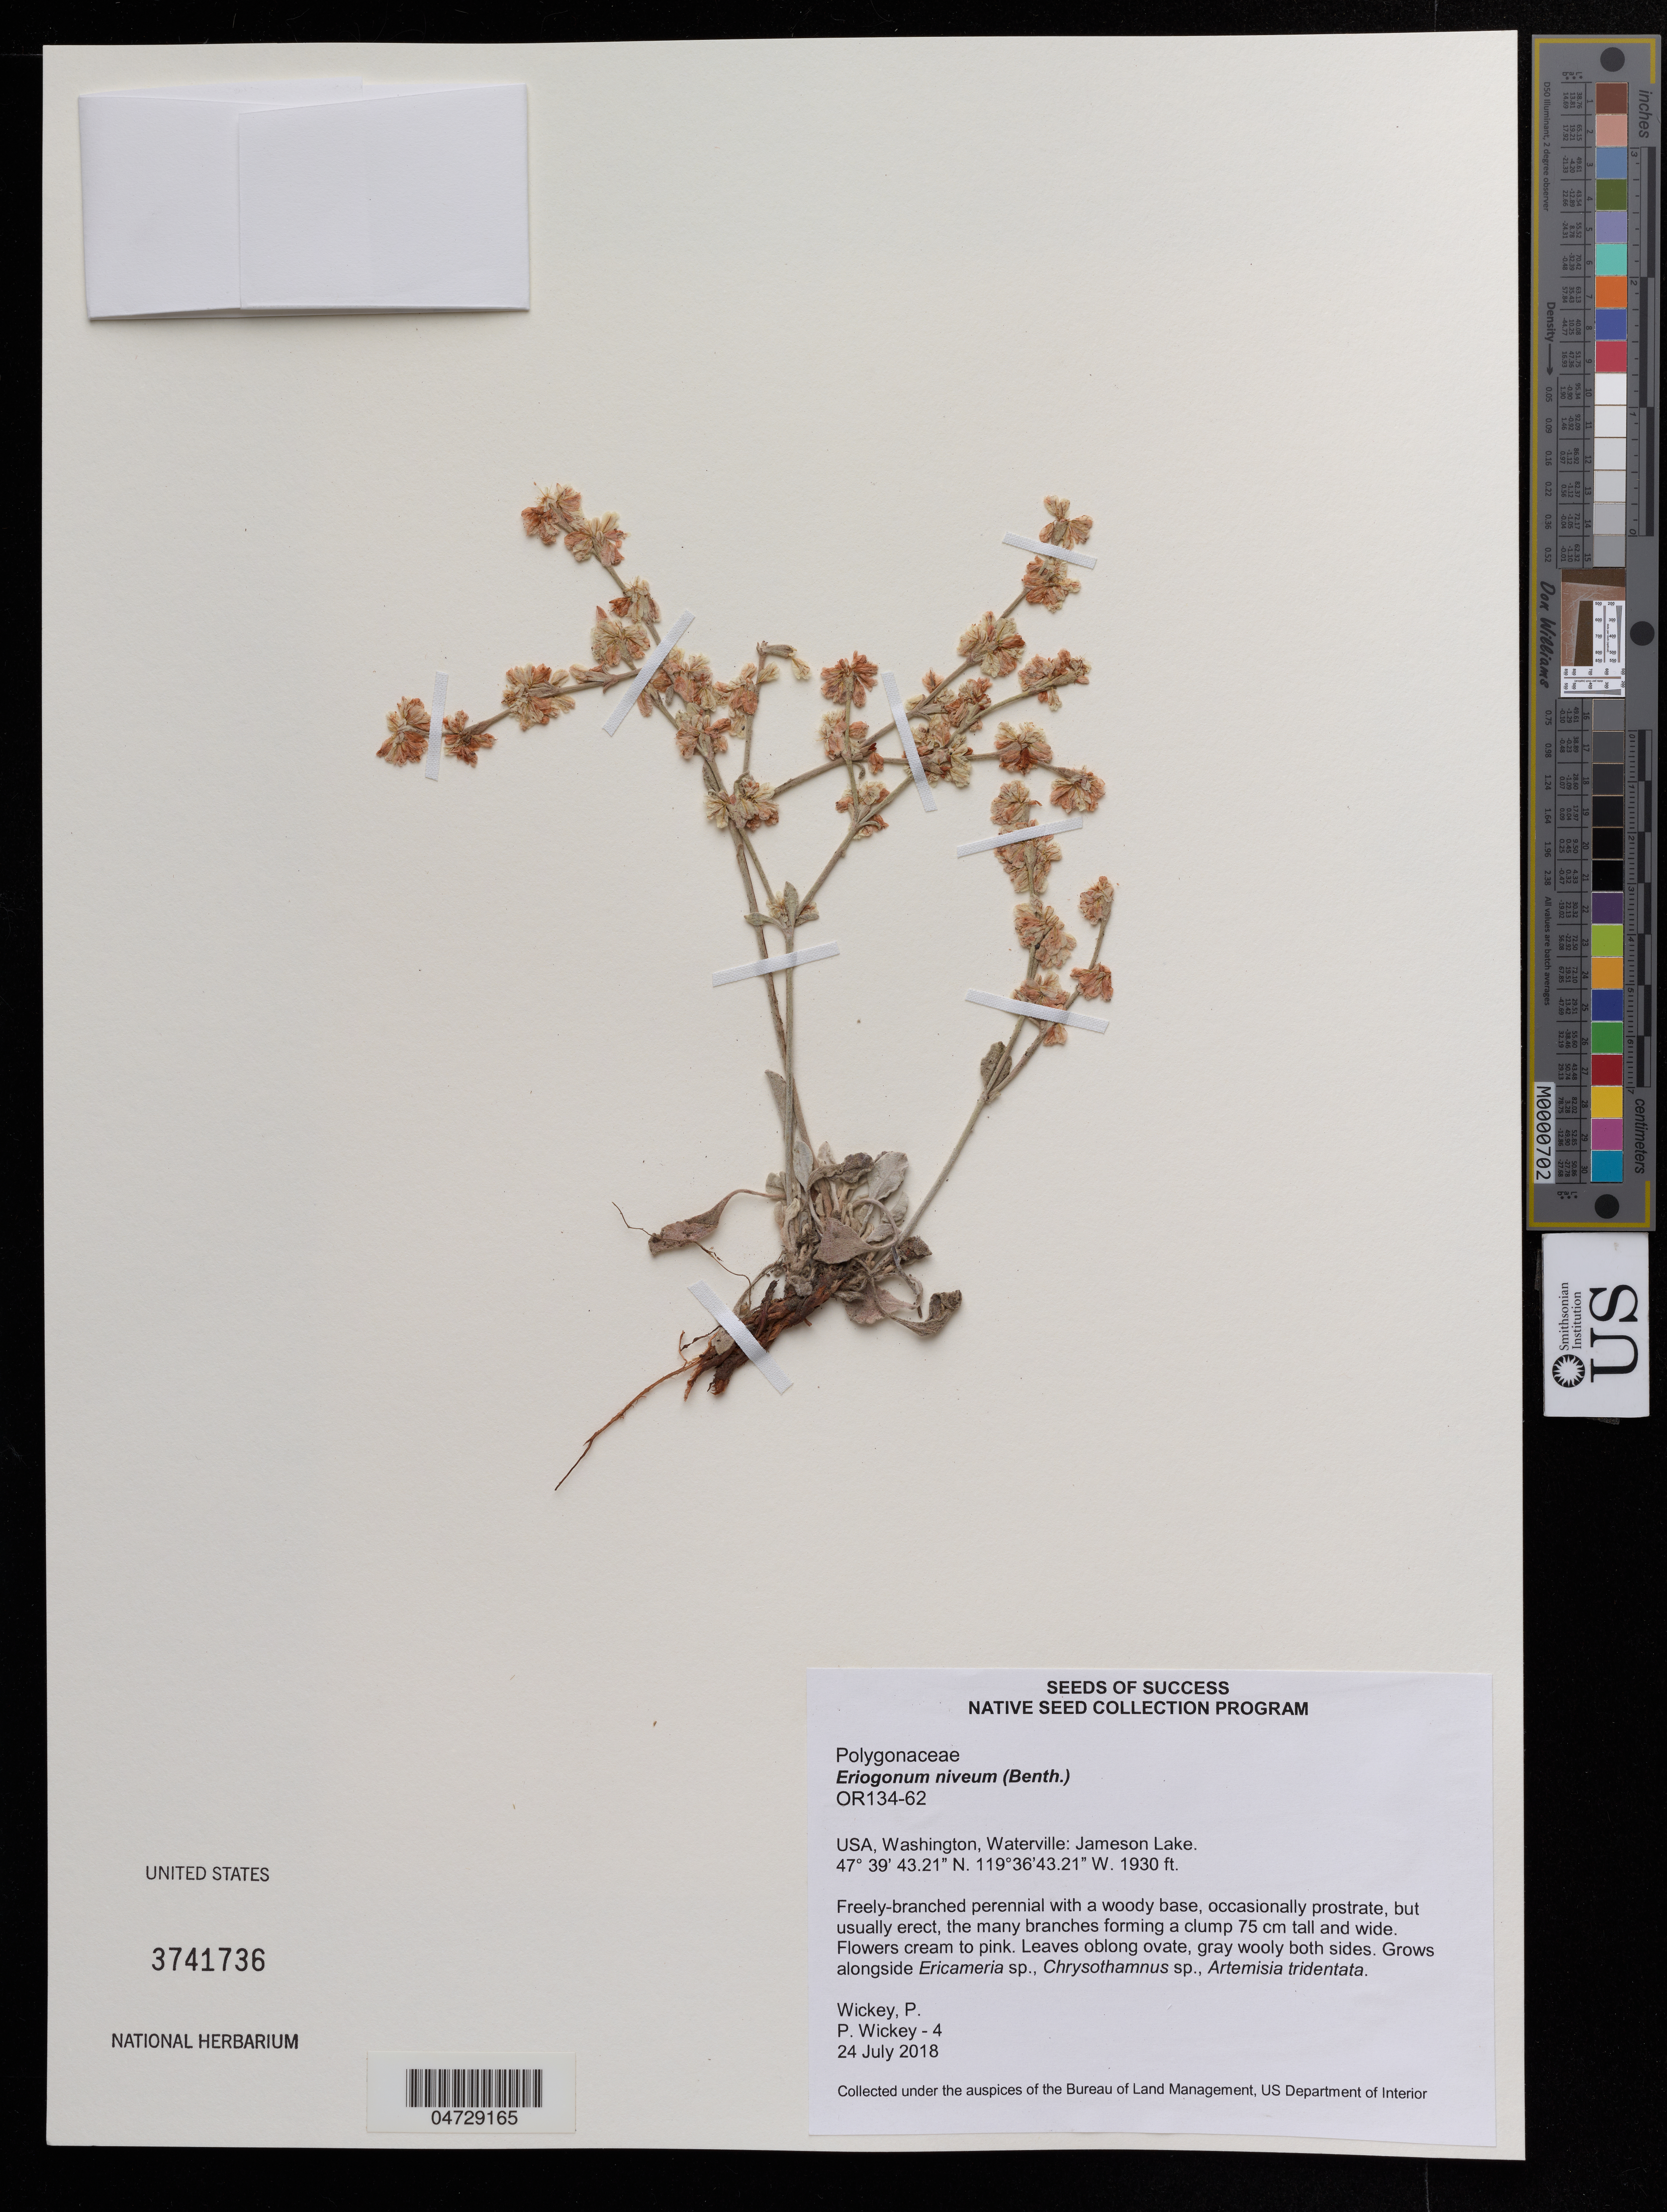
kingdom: Plantae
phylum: Tracheophyta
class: Magnoliopsida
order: Caryophyllales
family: Polygonaceae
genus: Eriogonum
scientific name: Eriogonum niveum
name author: (Douglas ex) Benth.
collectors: P. Wickey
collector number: OR134-62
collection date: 2018-07-24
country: United States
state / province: Washington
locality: Waterville: Jameson Lake.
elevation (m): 588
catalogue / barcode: US 3741736